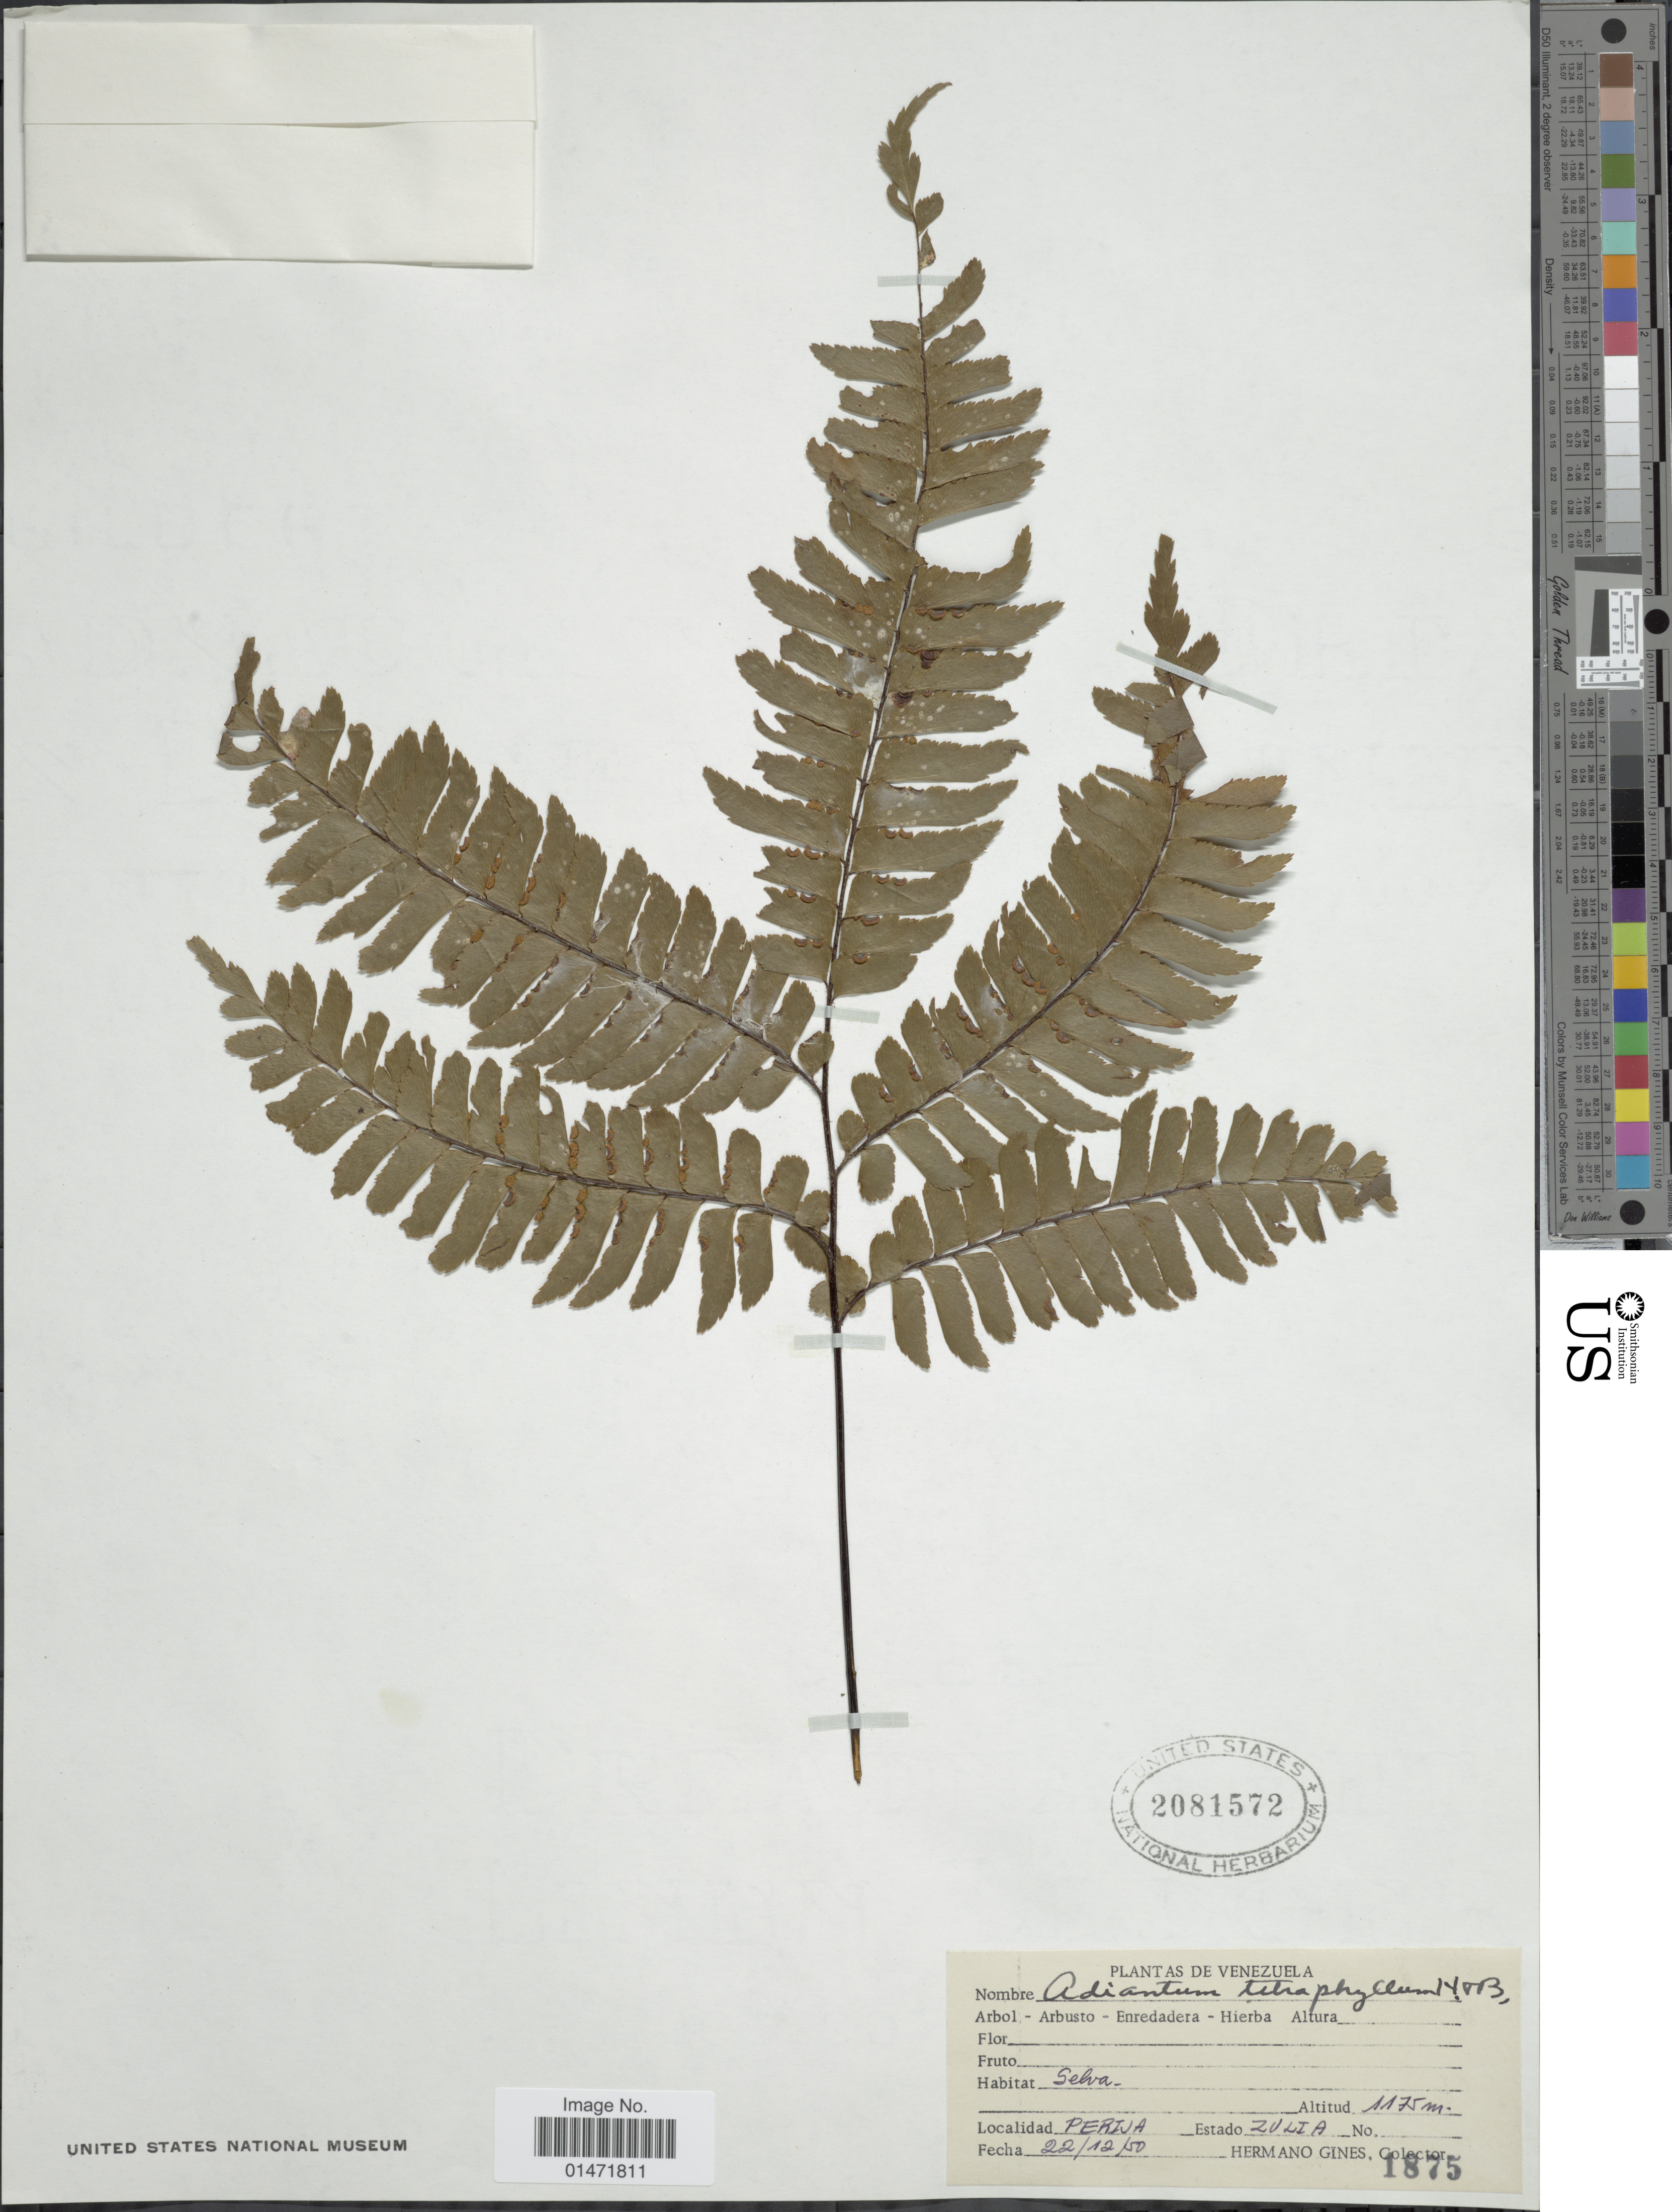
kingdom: Plantae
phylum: Tracheophyta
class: Polypodiopsida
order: Polypodiales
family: Pteridaceae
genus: Adiantum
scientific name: Adiantum tetraphyllum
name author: Humb. & Bonpl. ex Willd.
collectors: Bro. Gines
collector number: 1875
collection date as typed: Transcribed d/m/y: 22/12/50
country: Venezuela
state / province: Zulia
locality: Perija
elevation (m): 1175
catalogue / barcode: US 2081572